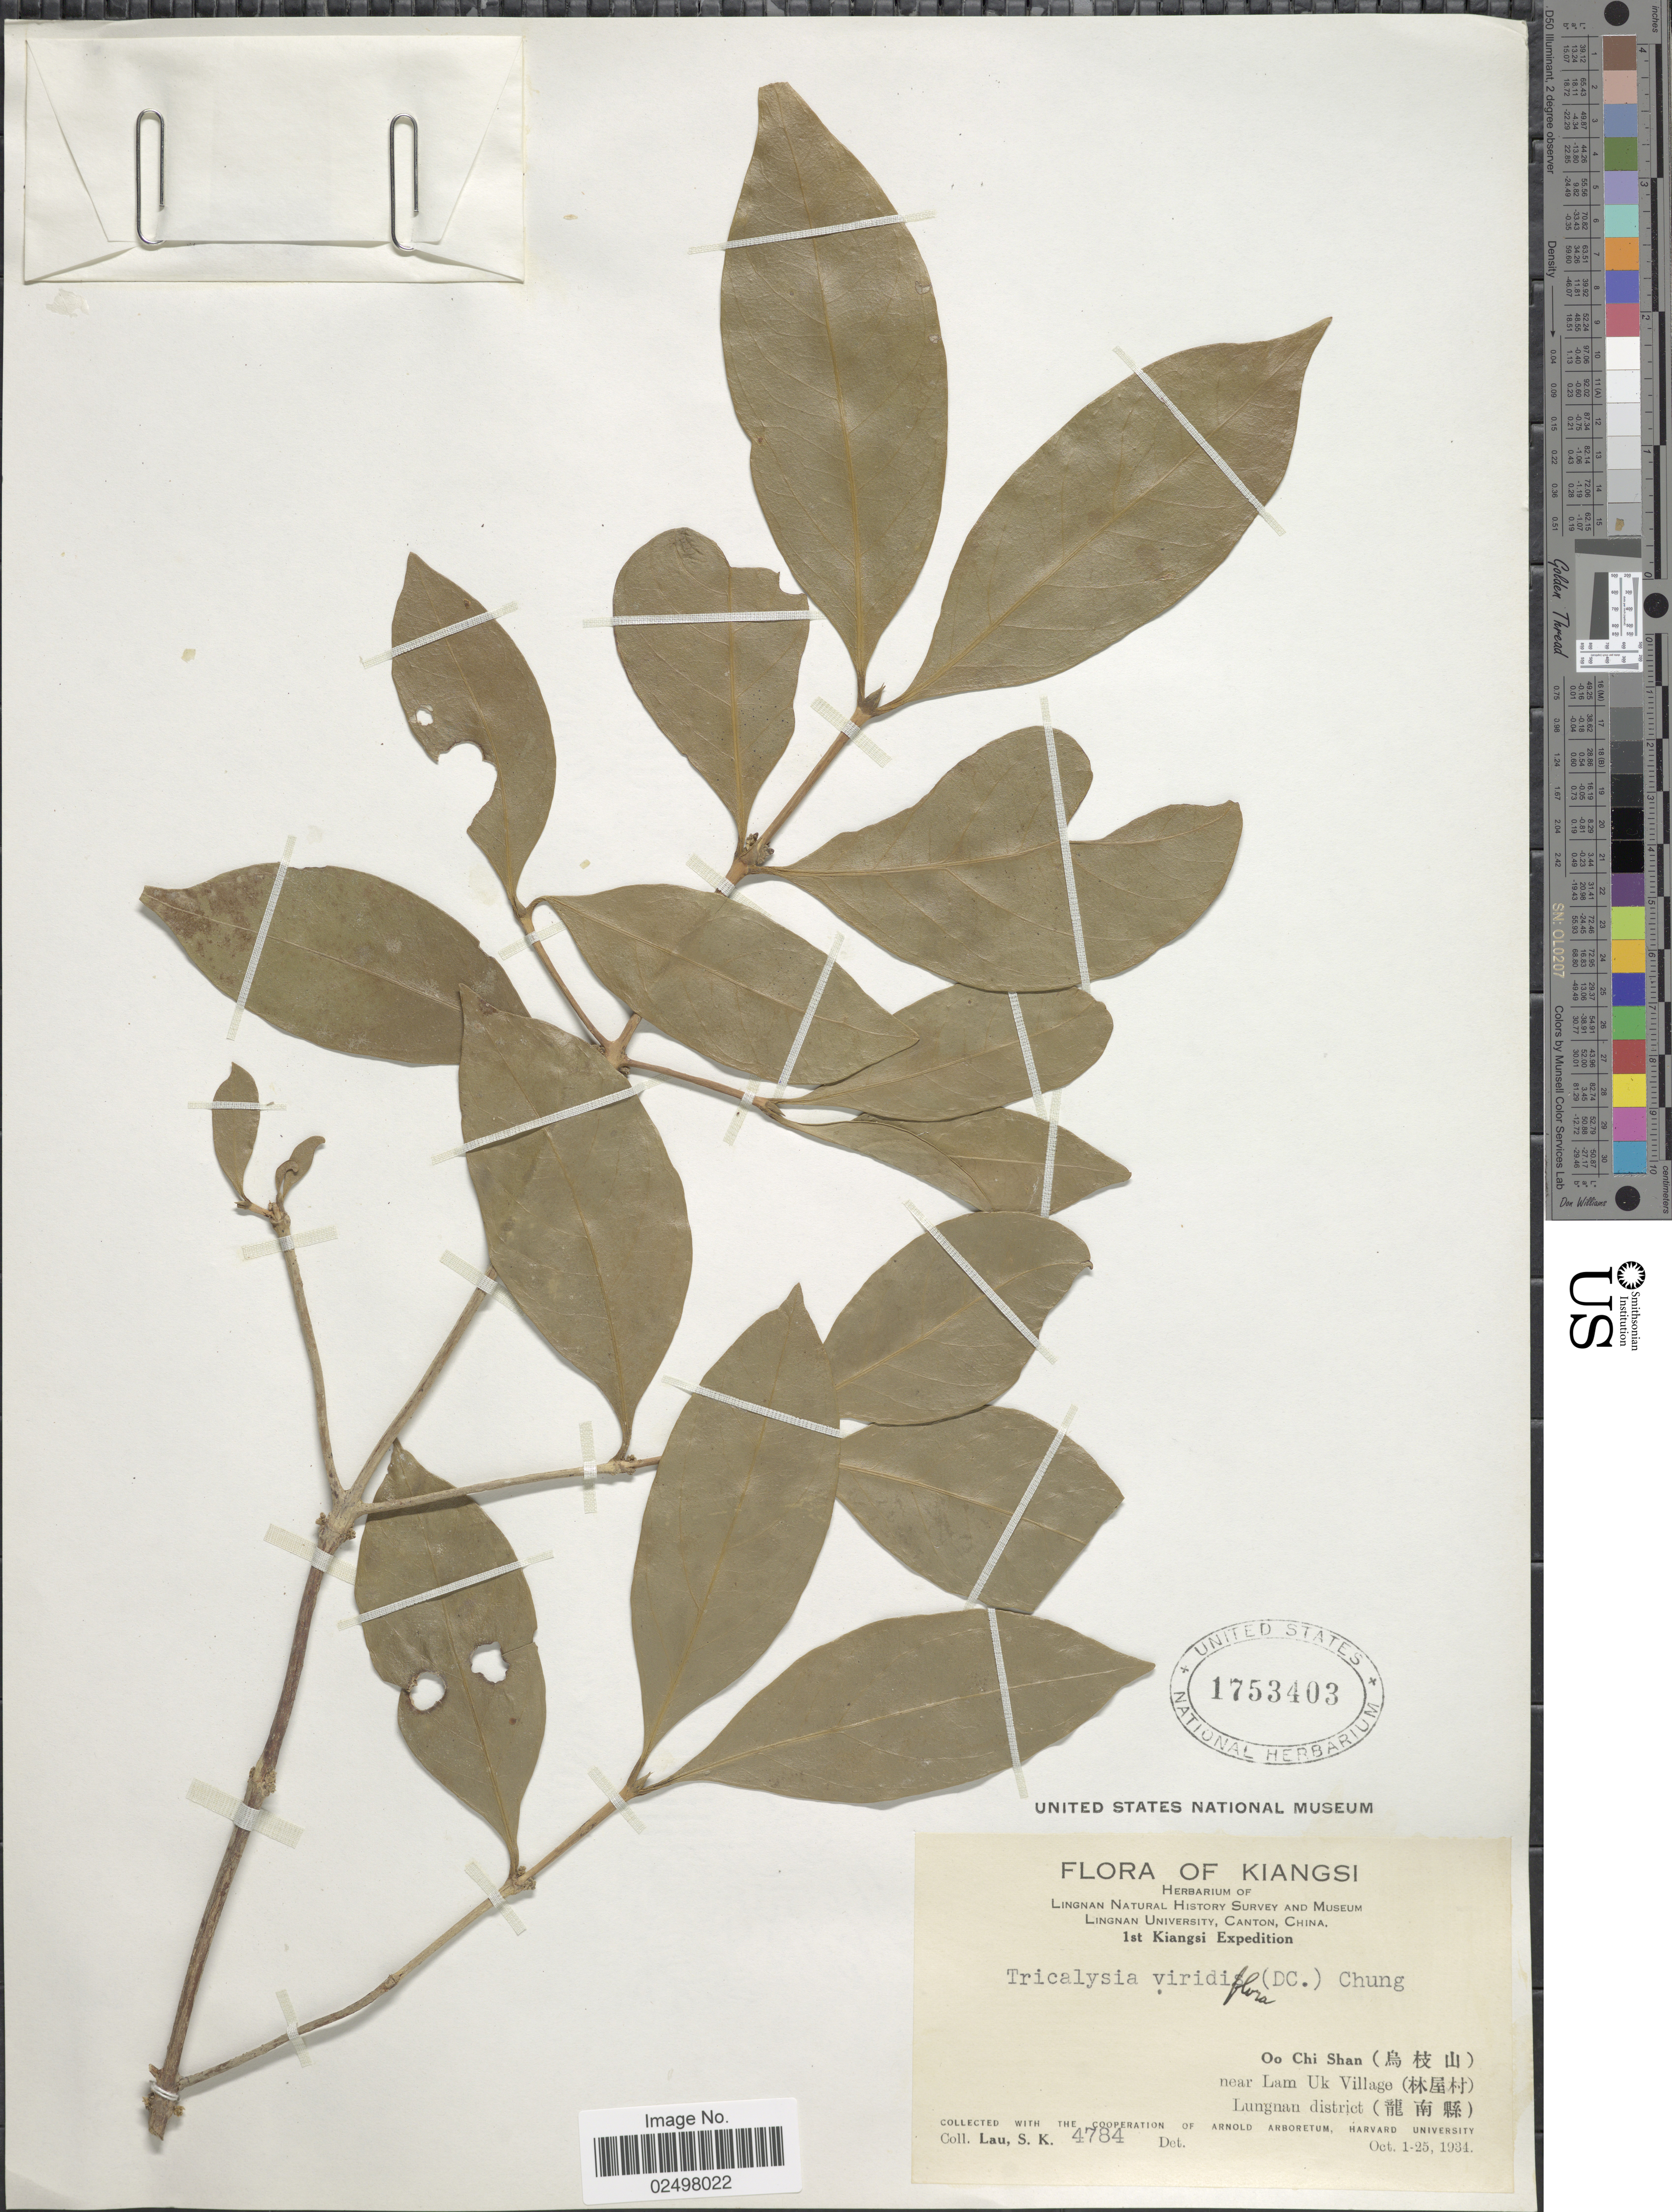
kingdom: Plantae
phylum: Tracheophyta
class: Magnoliopsida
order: Gentianales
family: Rubiaceae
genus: Tricalysia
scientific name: Tricalysia dubia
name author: (Lindl.) Ohwi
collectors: S. K. Lau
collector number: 4784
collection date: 1934-10-01/1934-10-25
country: China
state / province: Jiangxi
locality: Kiangsi, Oo Chi Shan, near Lam Uk Village, Lungnan district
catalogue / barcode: US 1753403